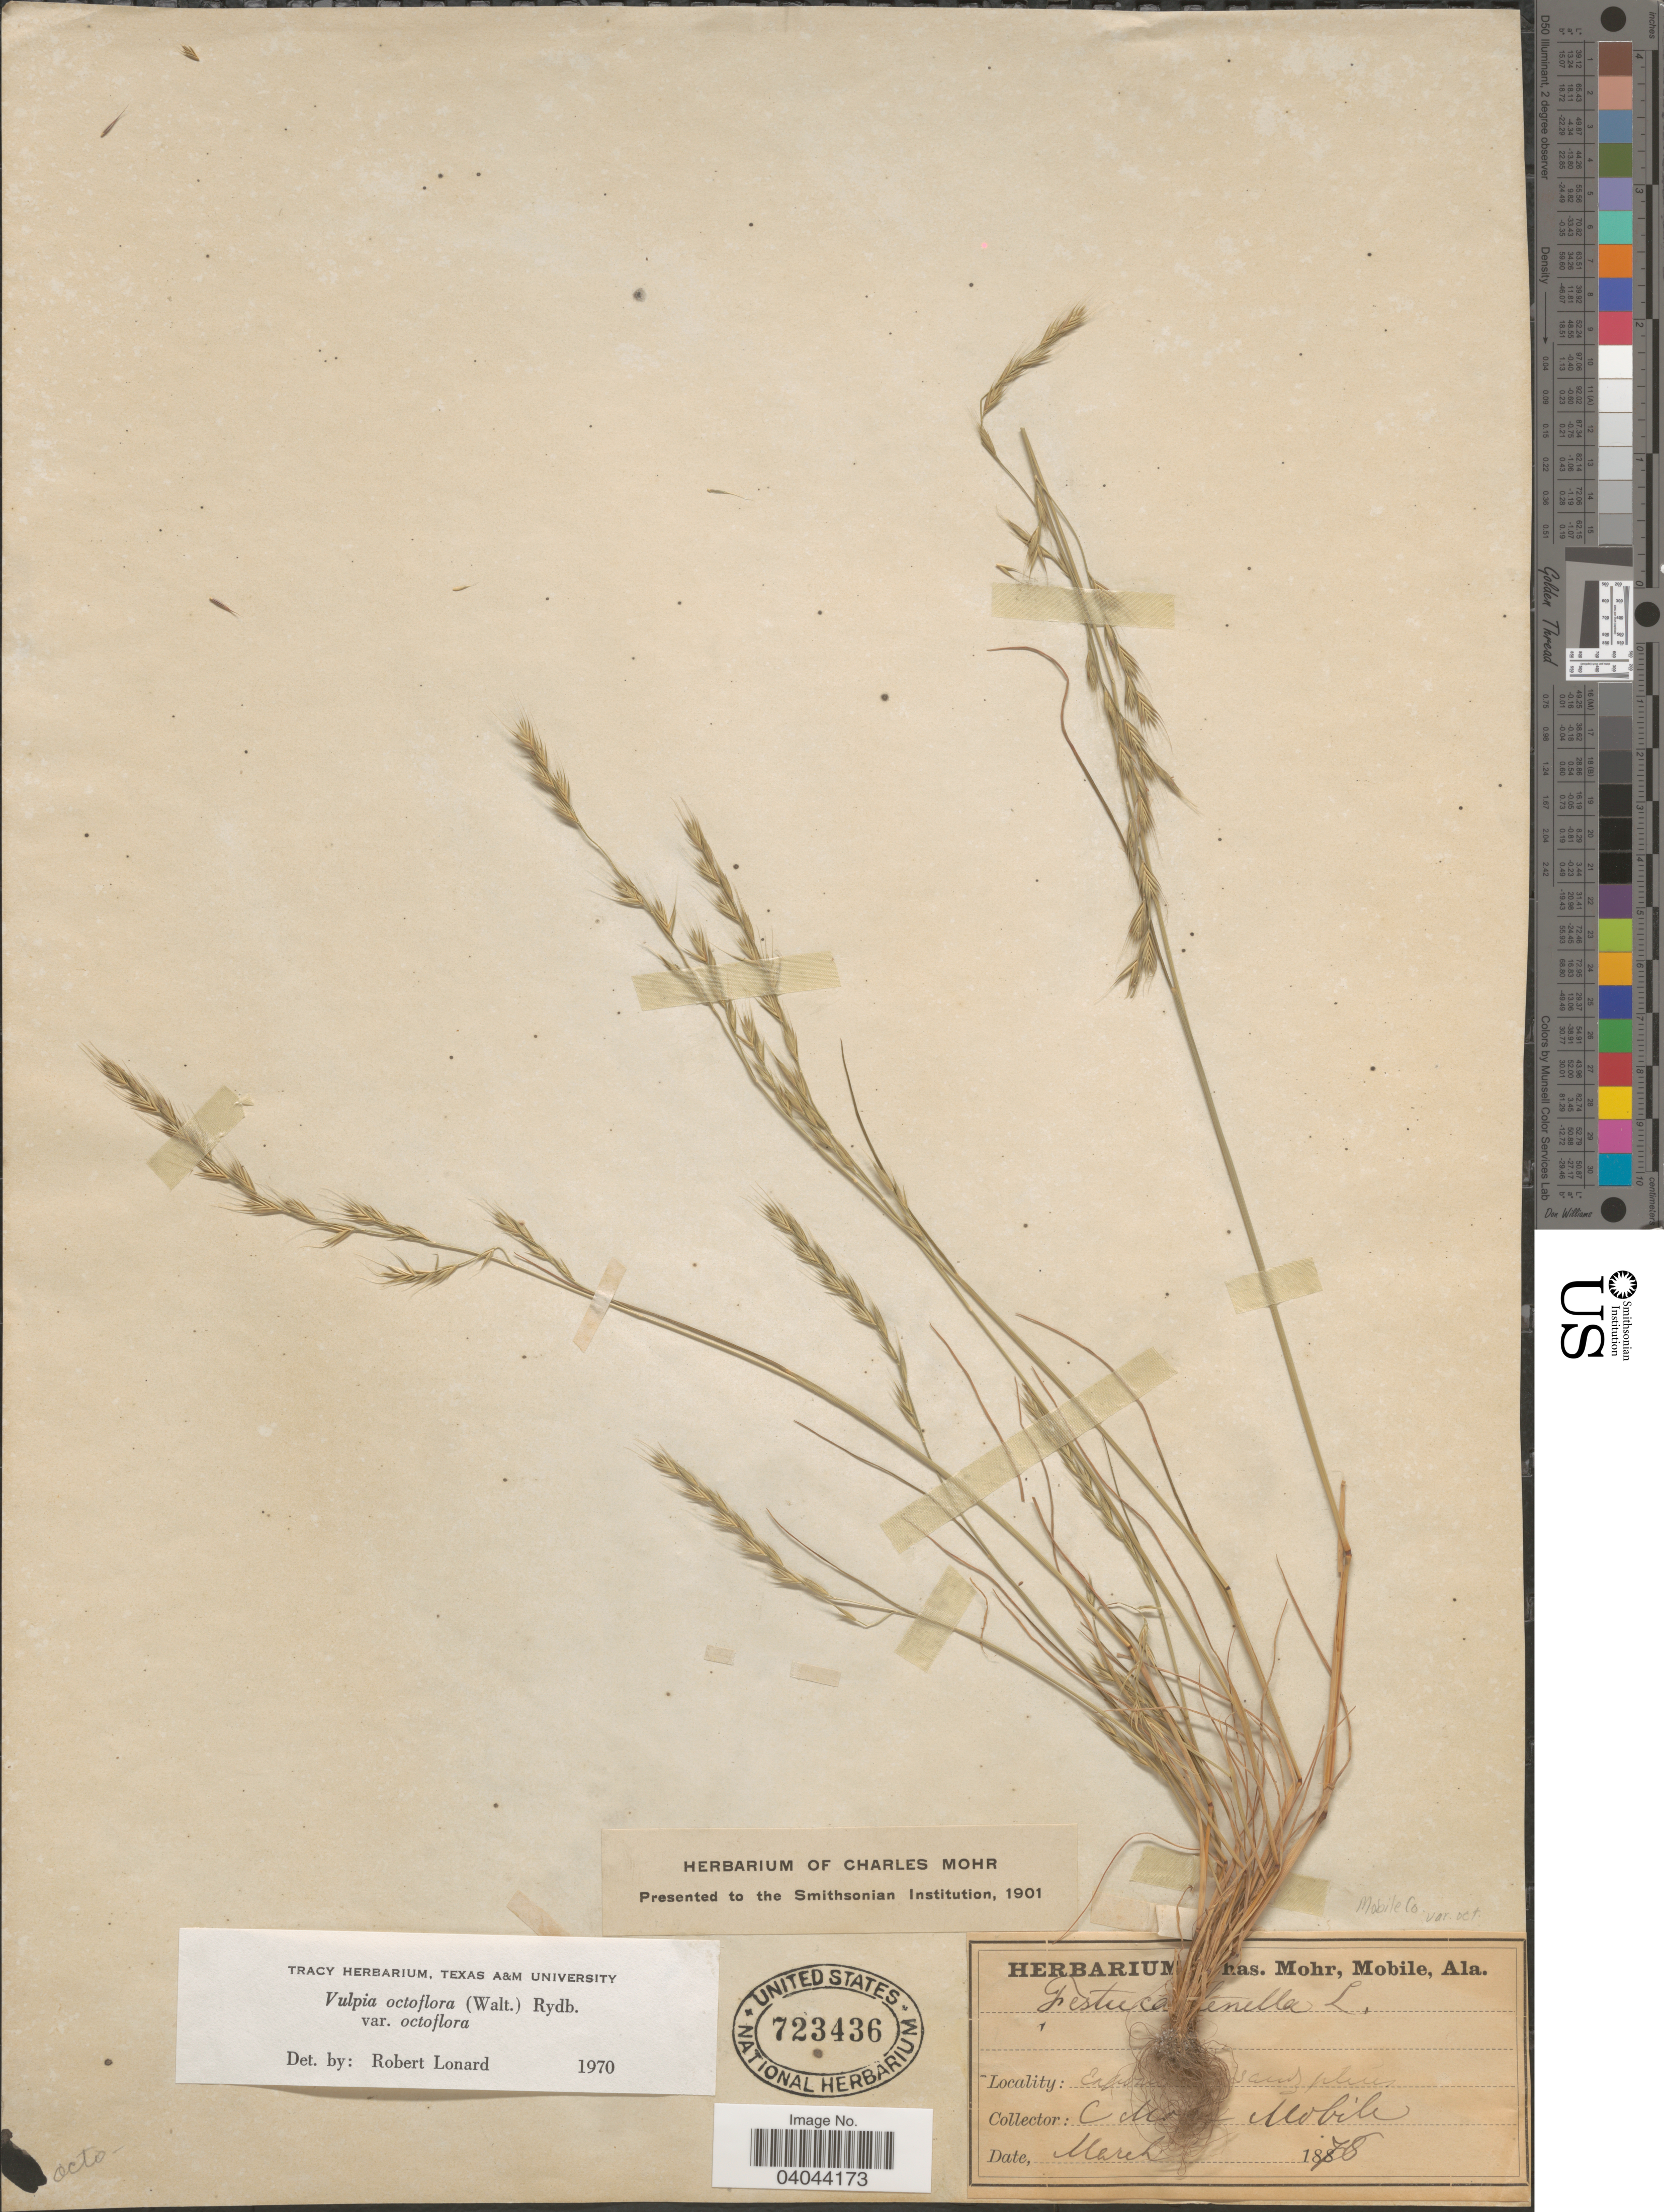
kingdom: Plantae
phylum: Tracheophyta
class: Liliopsida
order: Poales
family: Poaceae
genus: Festuca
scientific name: Festuca octoflora var. octoflora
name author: Walter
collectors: Mohr, C. T. (herbarium)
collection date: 1878-03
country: United States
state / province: Alabama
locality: Mobile Co. Mobile.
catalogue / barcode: US 723436